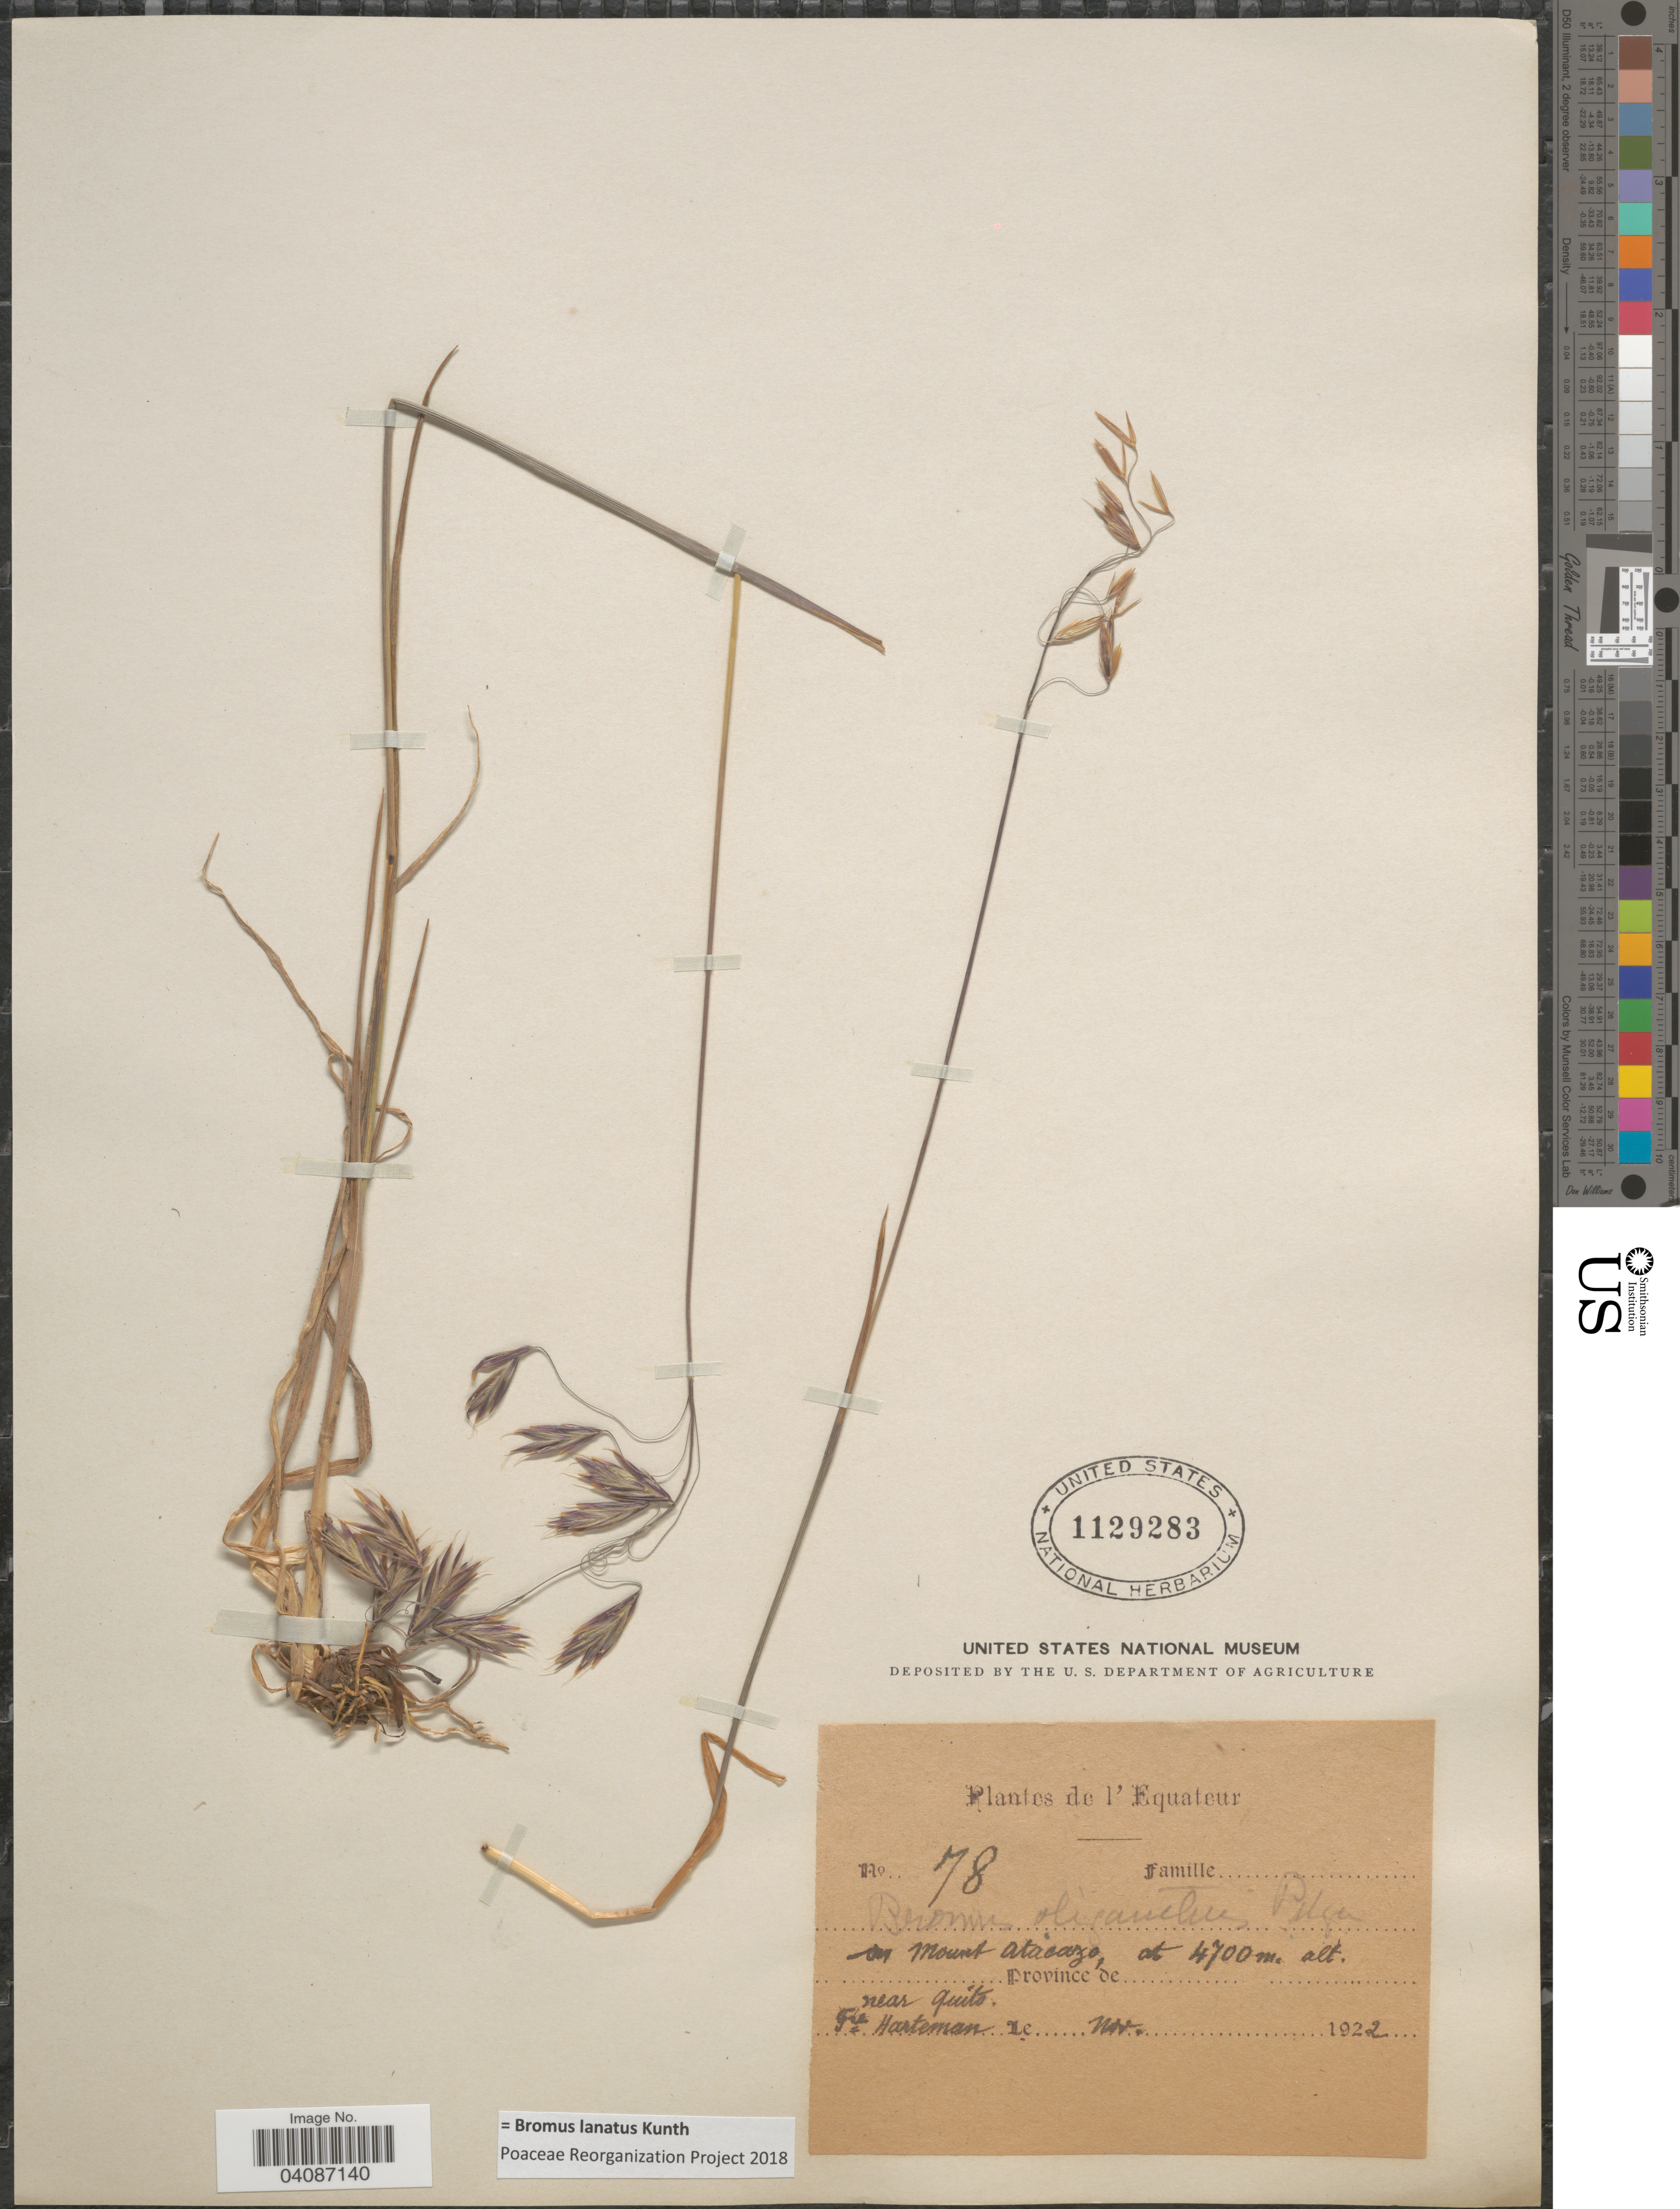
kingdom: Plantae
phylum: Tracheophyta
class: Liliopsida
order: Poales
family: Poaceae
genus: Bromus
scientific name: Bromus lanatus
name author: Kunth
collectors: Harteman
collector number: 78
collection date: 1922-11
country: Ecuador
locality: On Mount Atacazo, near Quito.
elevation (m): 4700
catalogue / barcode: US 1129283